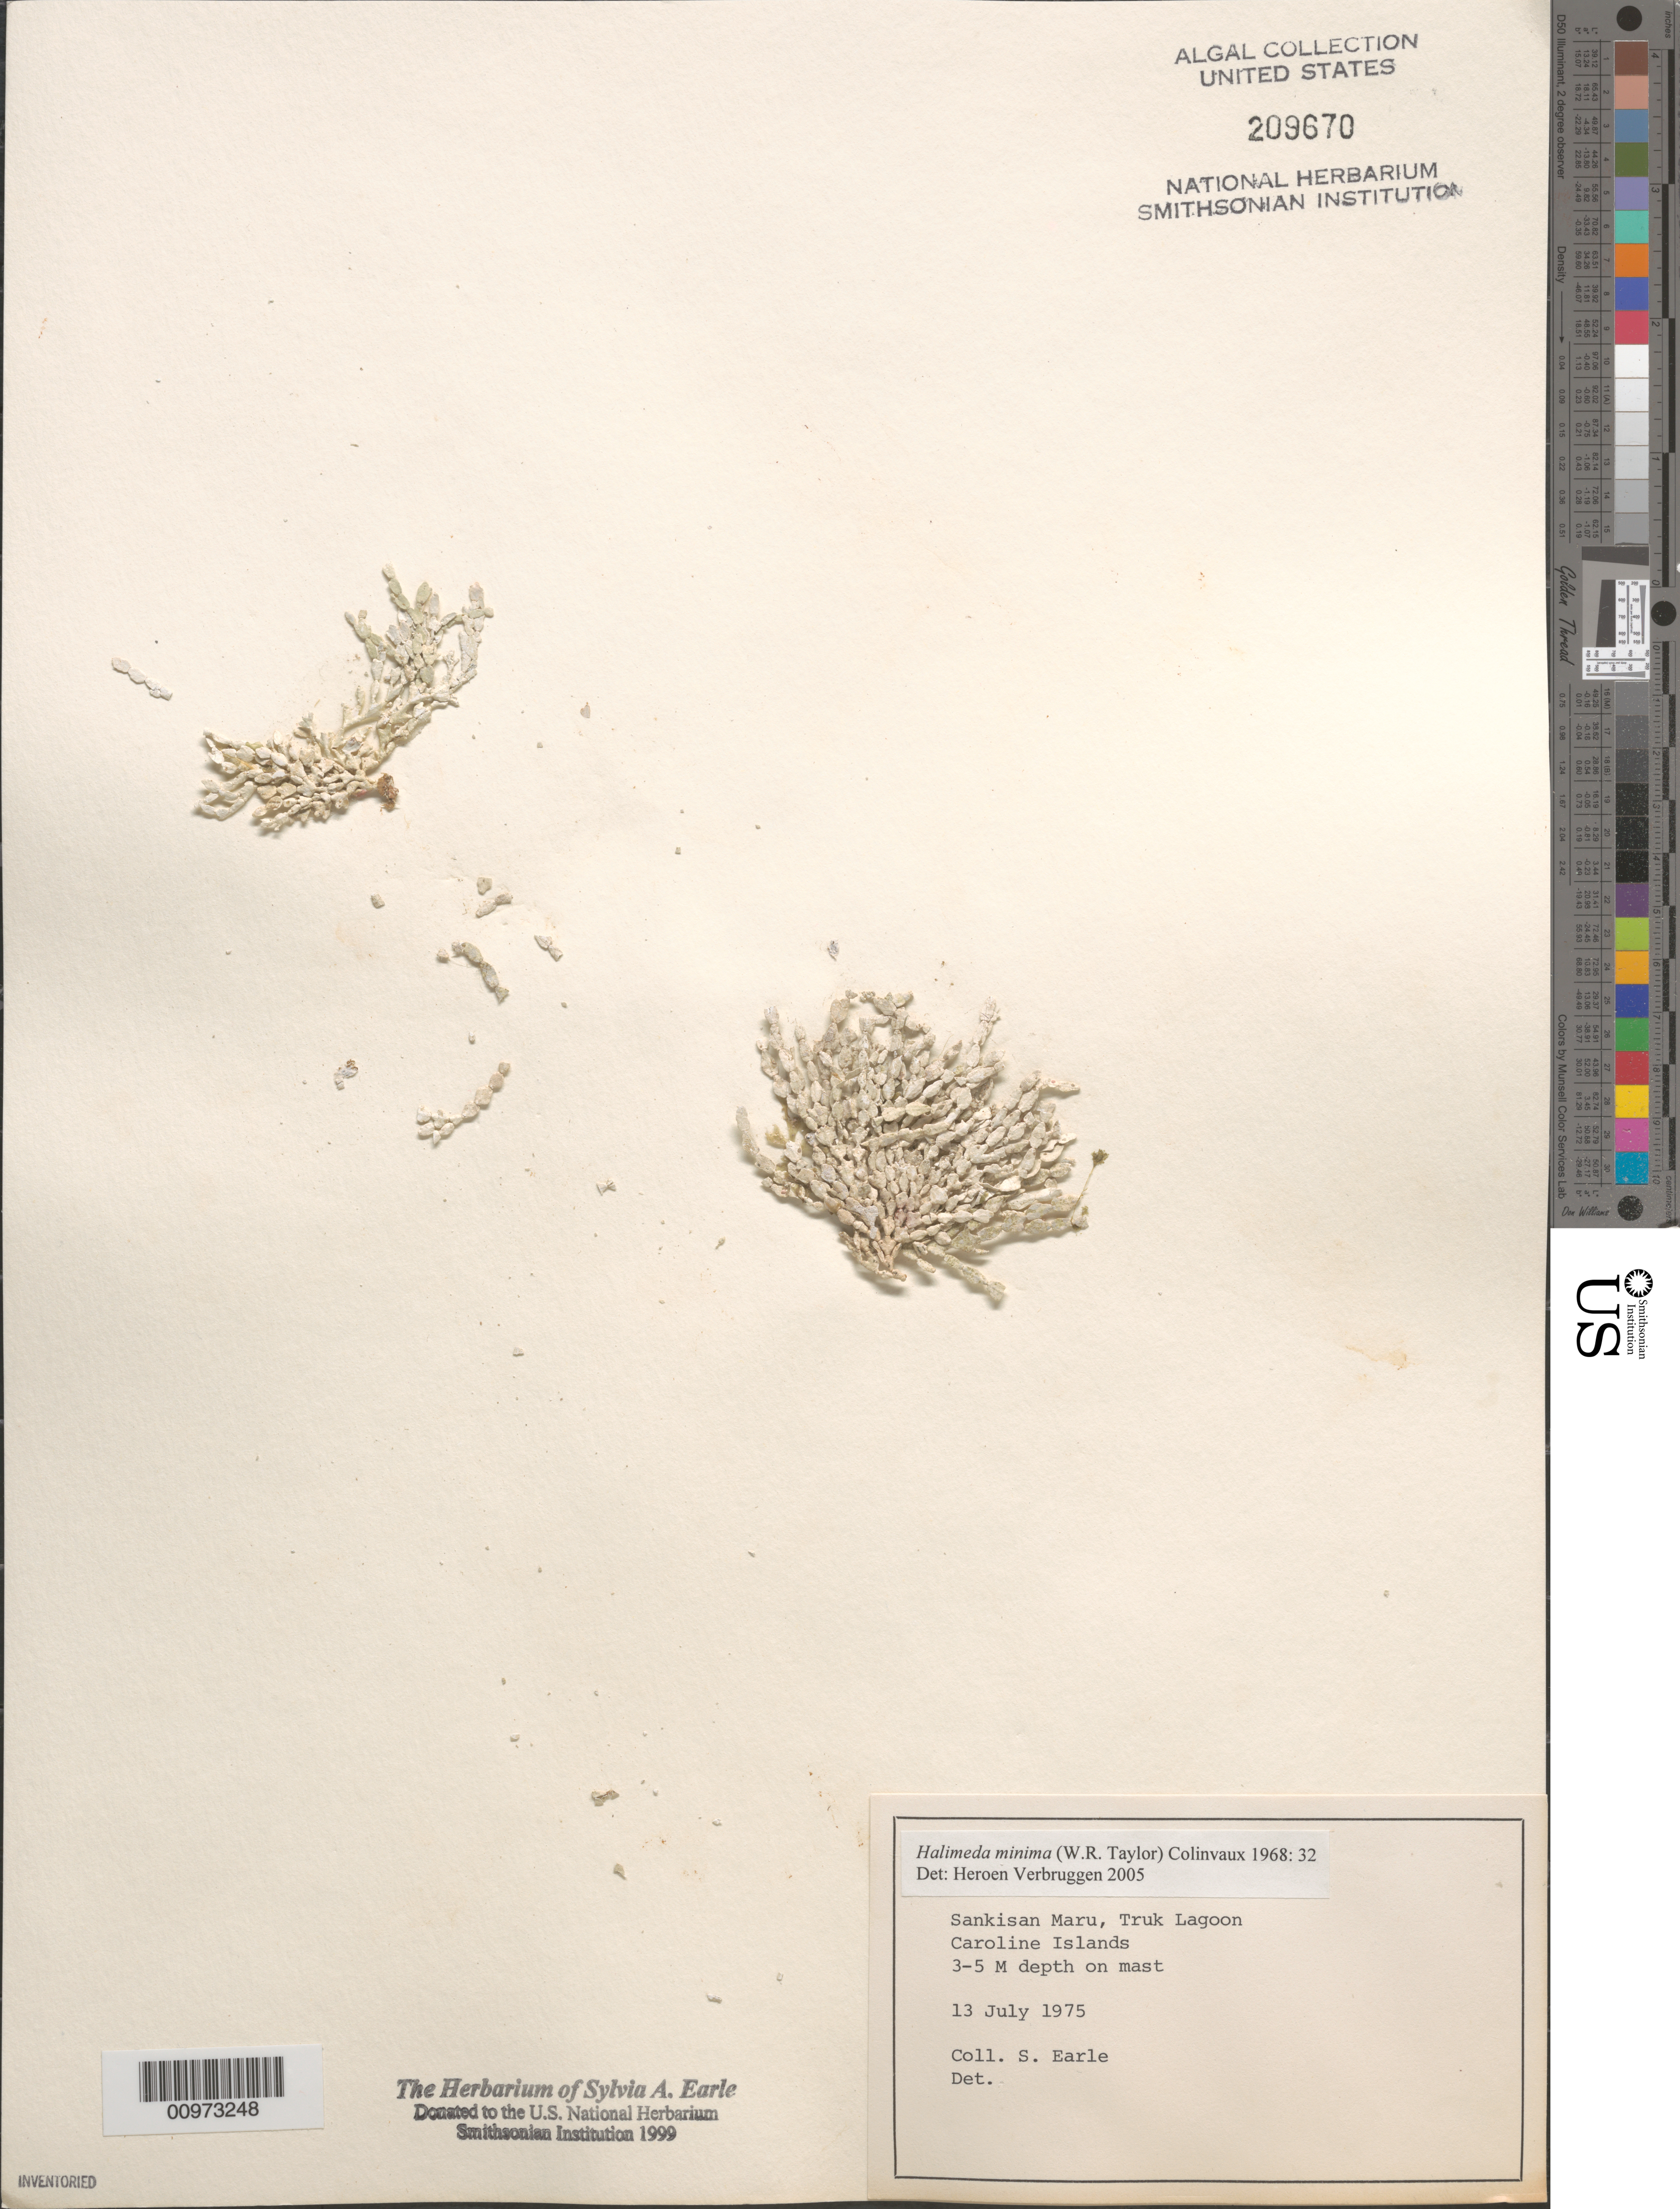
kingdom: Plantae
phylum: Chlorophyta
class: Ulvophyceae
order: Bryopsidales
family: Halimedaceae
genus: Halimeda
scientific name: Halimeda minima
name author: (W.R. Taylor) Hillis-Colinvaux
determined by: Verbruggen, H.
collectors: S. A. Earle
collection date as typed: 13 Jul 1975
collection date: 1975-07-13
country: Micronesia, Federated States of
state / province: Truk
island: Truk (Chuuk) Is.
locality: Chuuk Lagoon (Truk Lagoon), Sankisan Maru shipwreck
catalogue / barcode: US 209670